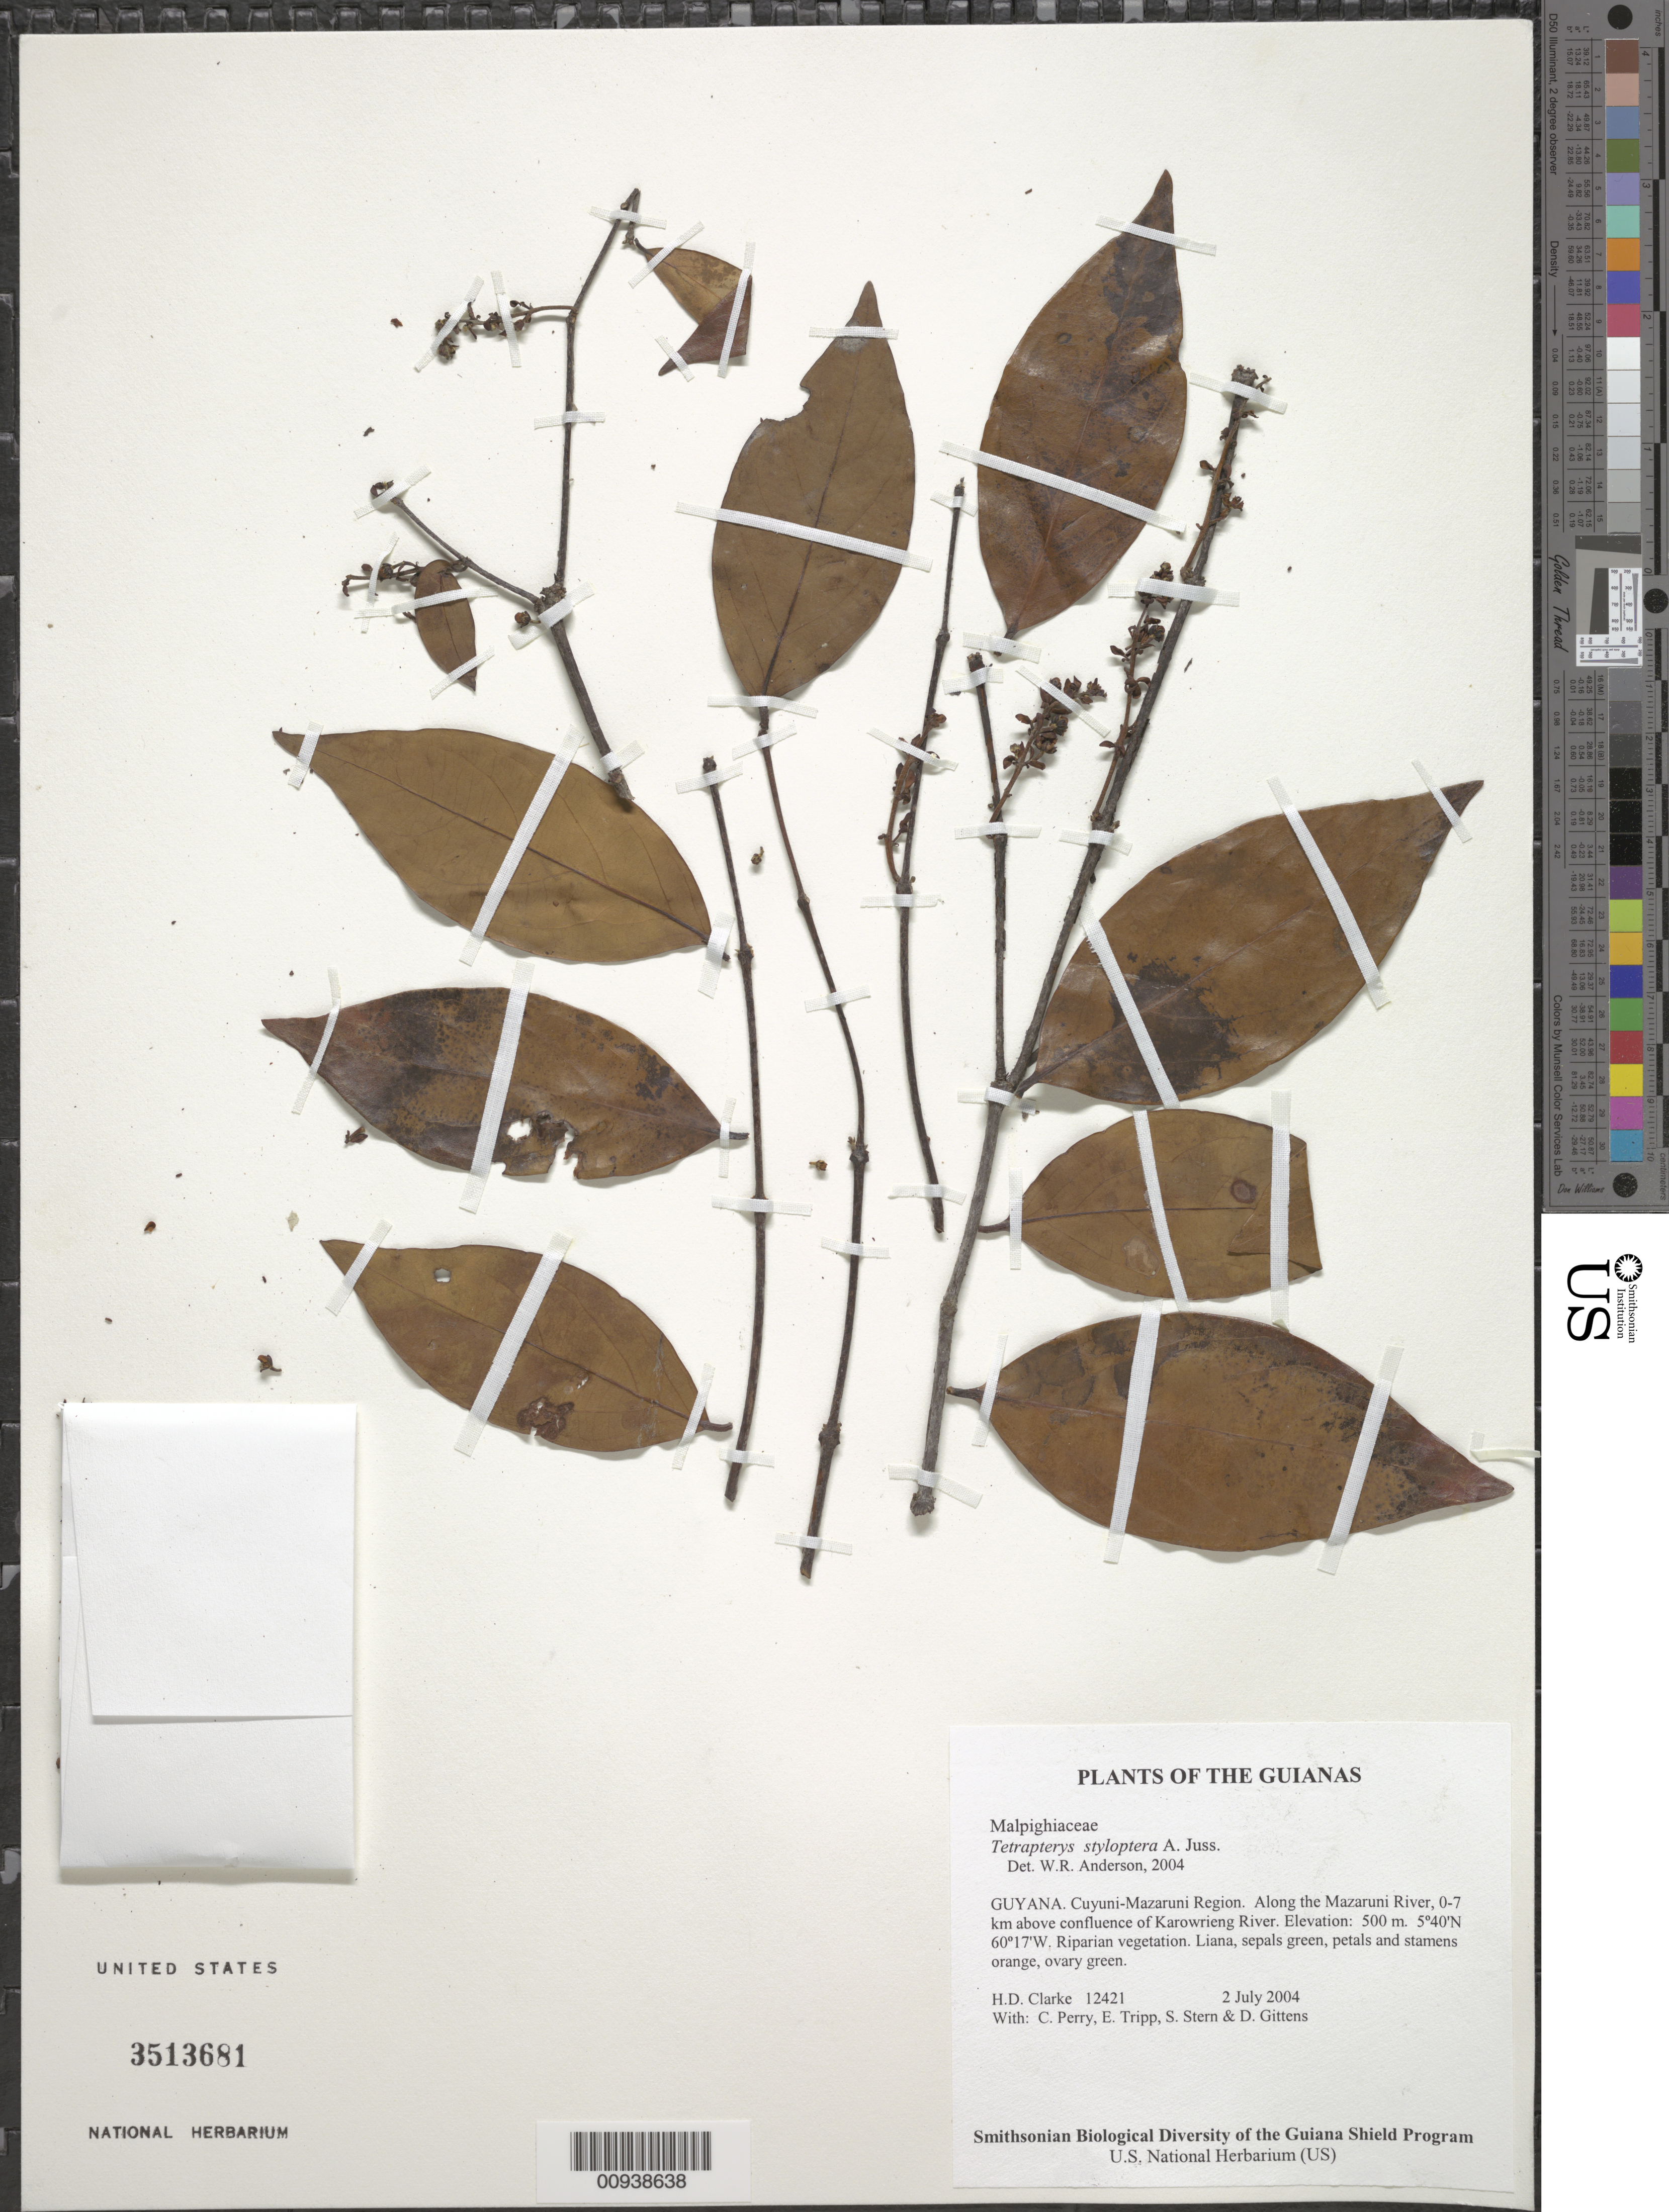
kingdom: Plantae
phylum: Tracheophyta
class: Magnoliopsida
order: Malpighiales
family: Malpighiaceae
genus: Glicophyllum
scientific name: Glicophyllum stylopterum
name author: (A. Juss.) R.F. Almeida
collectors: H. D. Clarke, C. Perry, E. Tripp, S. R. Stern & D. Gittens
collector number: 12421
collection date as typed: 2 July 2004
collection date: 2004-07-02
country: Guyana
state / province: Cuyuni-Mazaruni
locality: Along the Mazaruni River, 0-7 km above confluence of Karowrieng River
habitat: Riparian vegetation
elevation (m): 500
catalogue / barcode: US 3513681